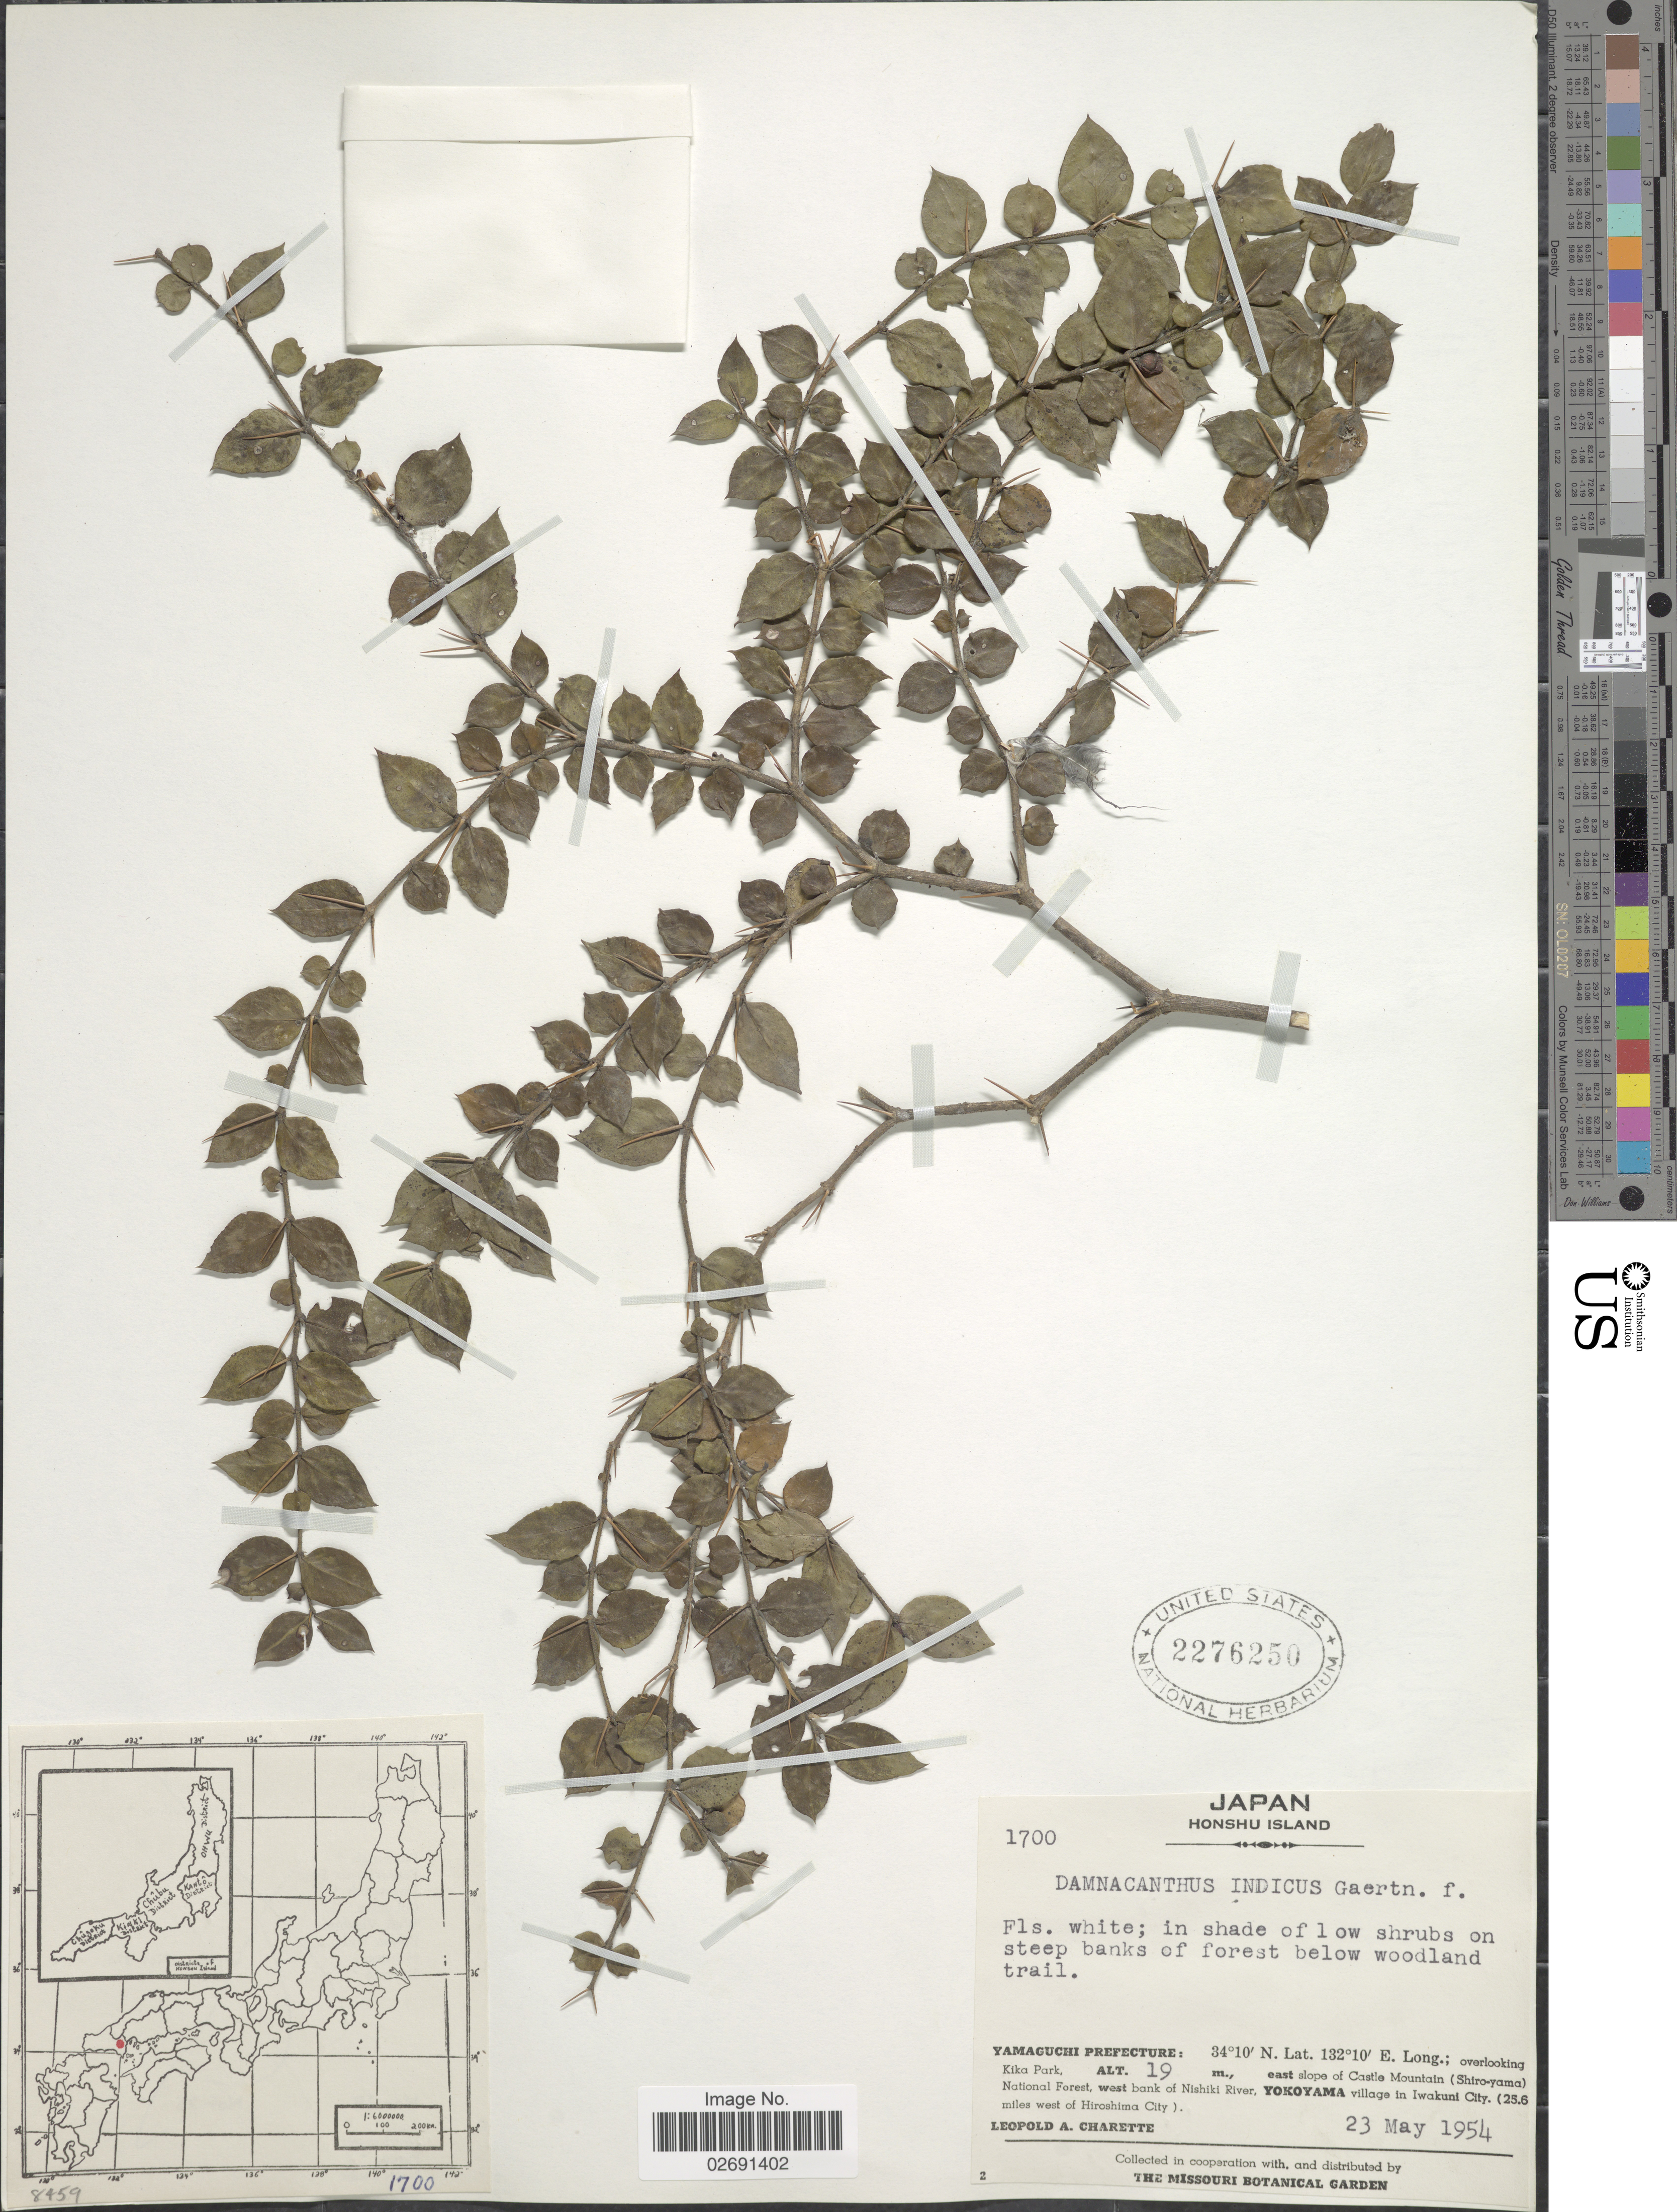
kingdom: Plantae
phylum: Tracheophyta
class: Magnoliopsida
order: Gentianales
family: Rubiaceae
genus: Damnacanthus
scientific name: Damnacanthus indicus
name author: L. f.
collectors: L. A. Charette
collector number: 1700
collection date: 1954-05-23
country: Japan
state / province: Yamaguti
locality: Honshu Island, on steep banks of forest below woodland trail, Yamaguchi Prefecture:Kika Park, overlooking east slope of Castle Mountain (Shiro-yama), National Forest, west bank of Nishiki River, Yokoyama village in Iwakuni City (25.6 miles west of Hiroshima City)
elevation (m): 19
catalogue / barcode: US 2276250